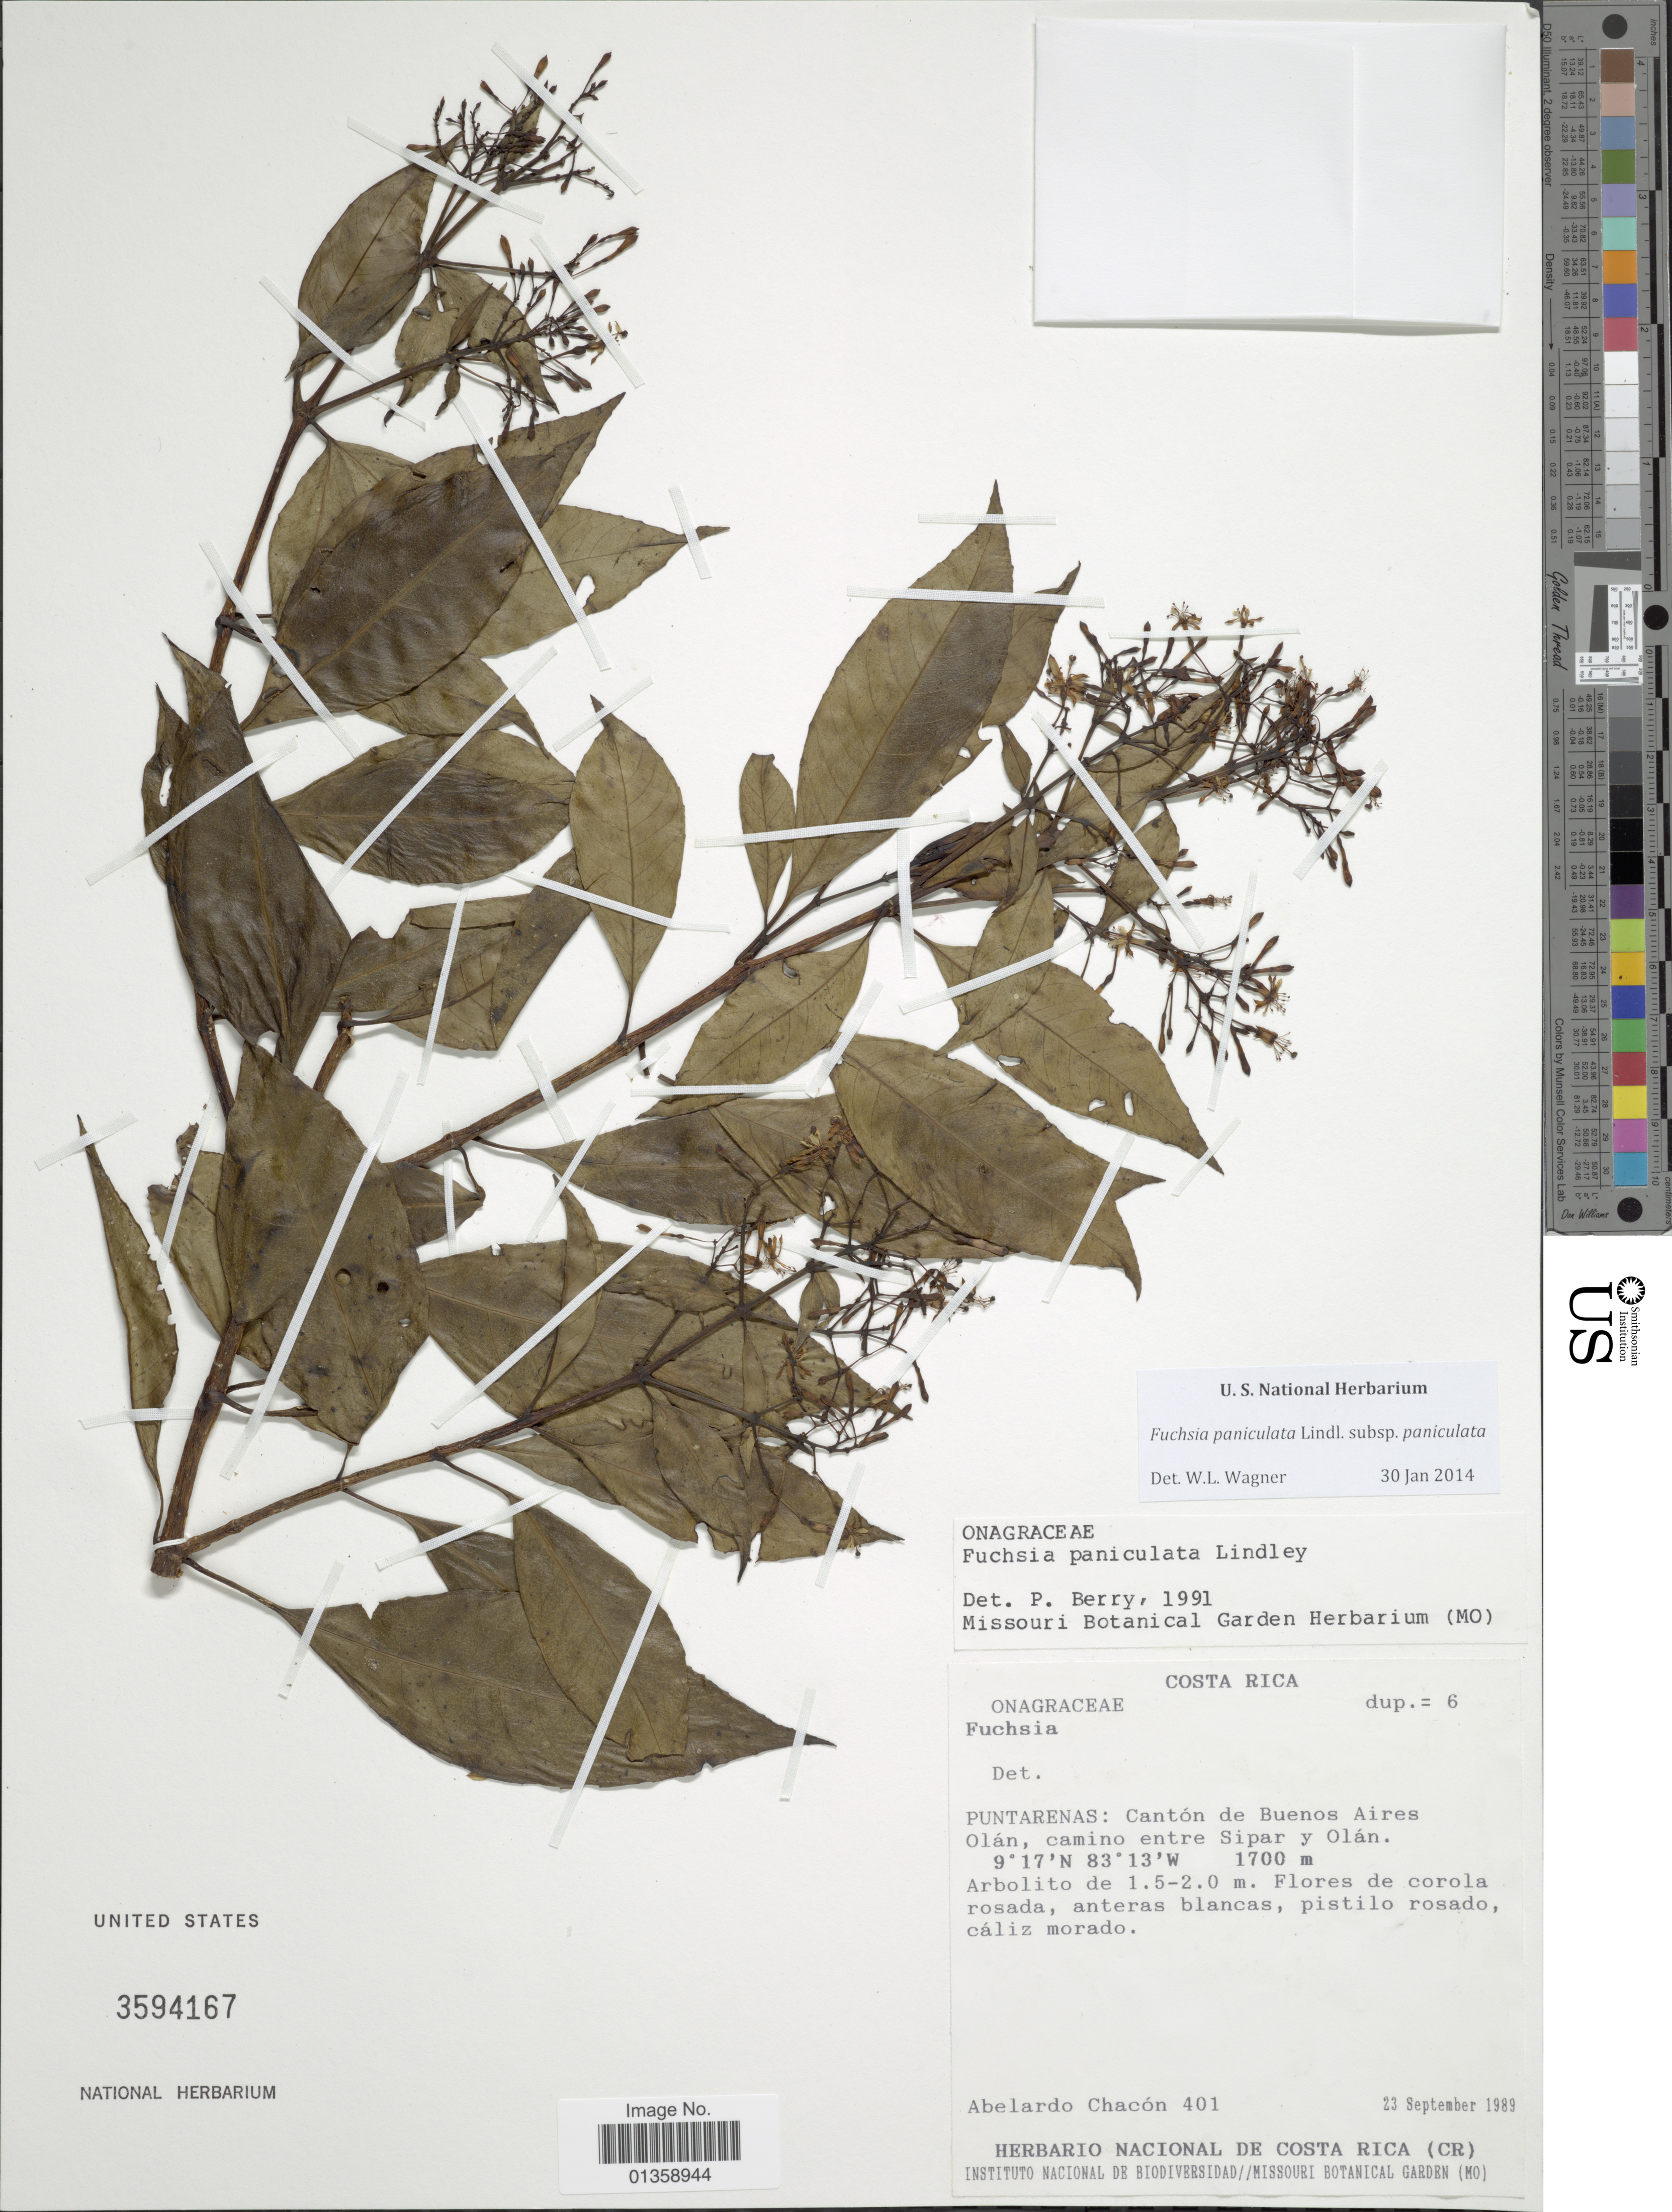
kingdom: Plantae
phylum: Tracheophyta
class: Magnoliopsida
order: Myrtales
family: Onagraceae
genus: Fuchsia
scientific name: Fuchsia paniculata subsp. paniculata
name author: Lindl.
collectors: A. Chacon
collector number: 401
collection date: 1989-09-23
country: Costa Rica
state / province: Puntarenas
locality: Cantón de Buenos Aires Olán, camino entre Sipar y Olán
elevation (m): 1700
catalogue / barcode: US 3594167